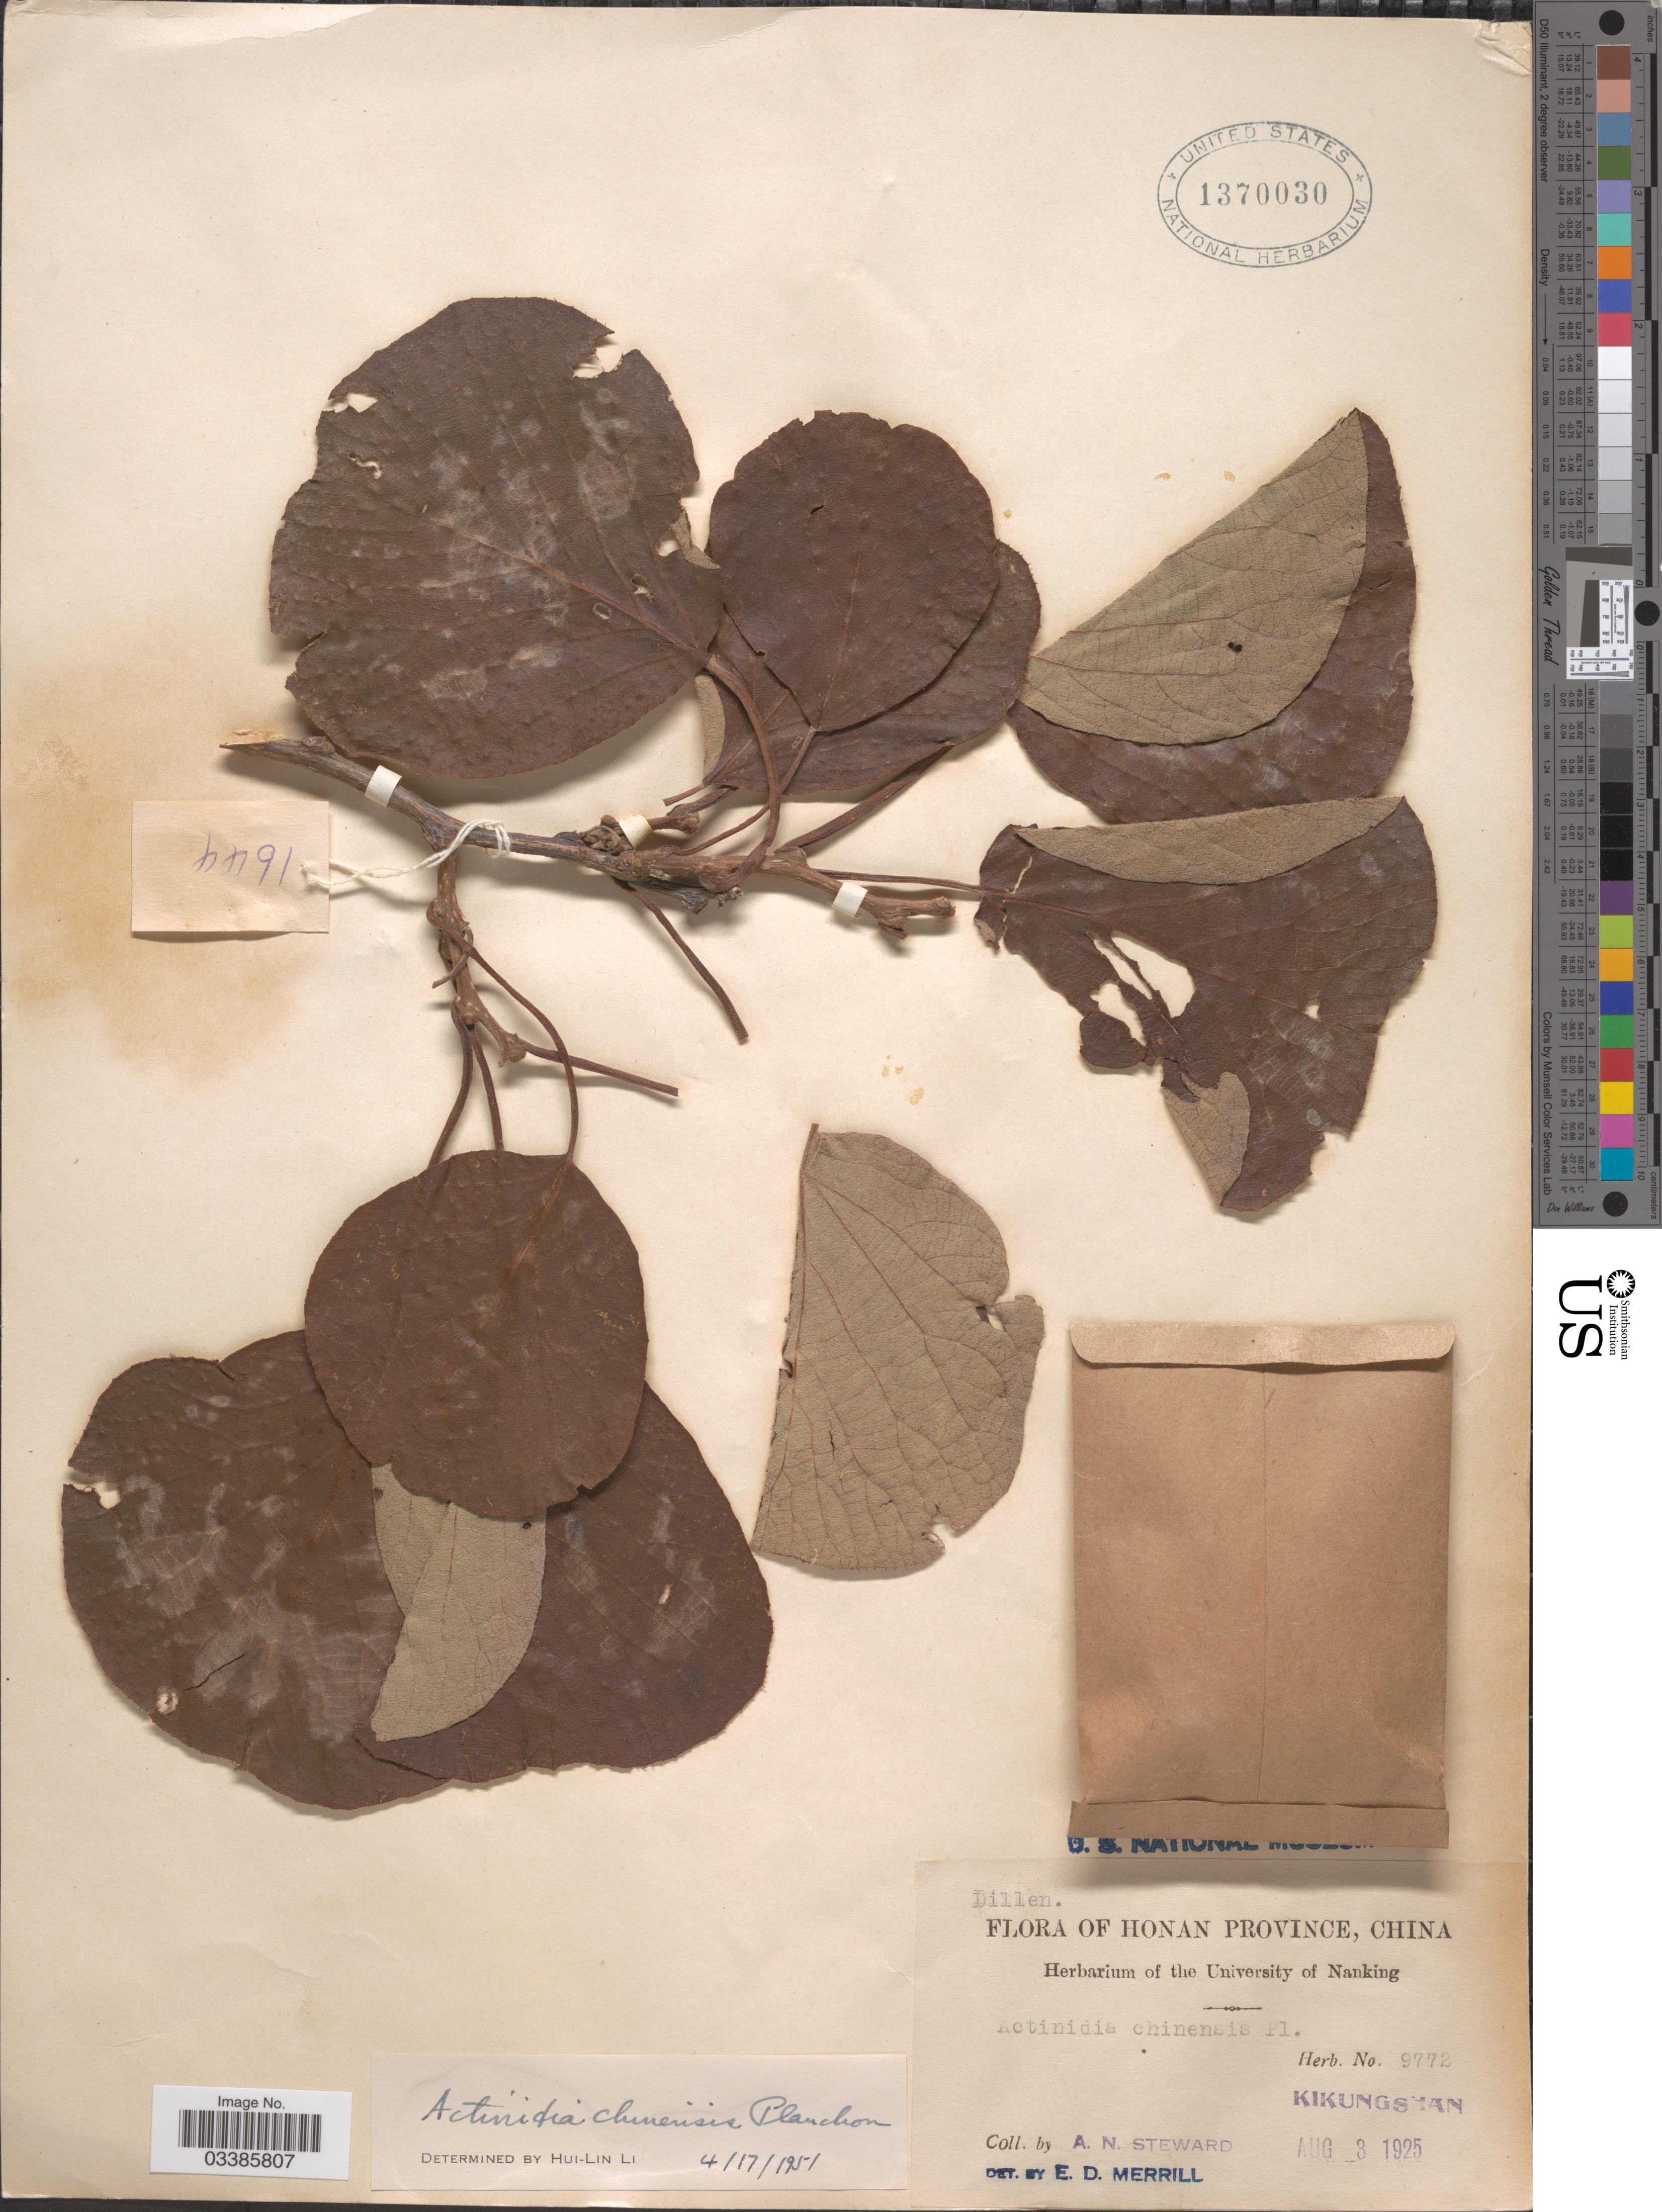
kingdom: Plantae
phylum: Tracheophyta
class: Magnoliopsida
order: Ericales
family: Actinidiaceae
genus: Actinidia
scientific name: Actinidia chinensis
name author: Planch.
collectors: A. N. Steward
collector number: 9772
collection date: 1925-08-03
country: China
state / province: Henan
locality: Honan Province. Kikungshan.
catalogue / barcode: US 1370030